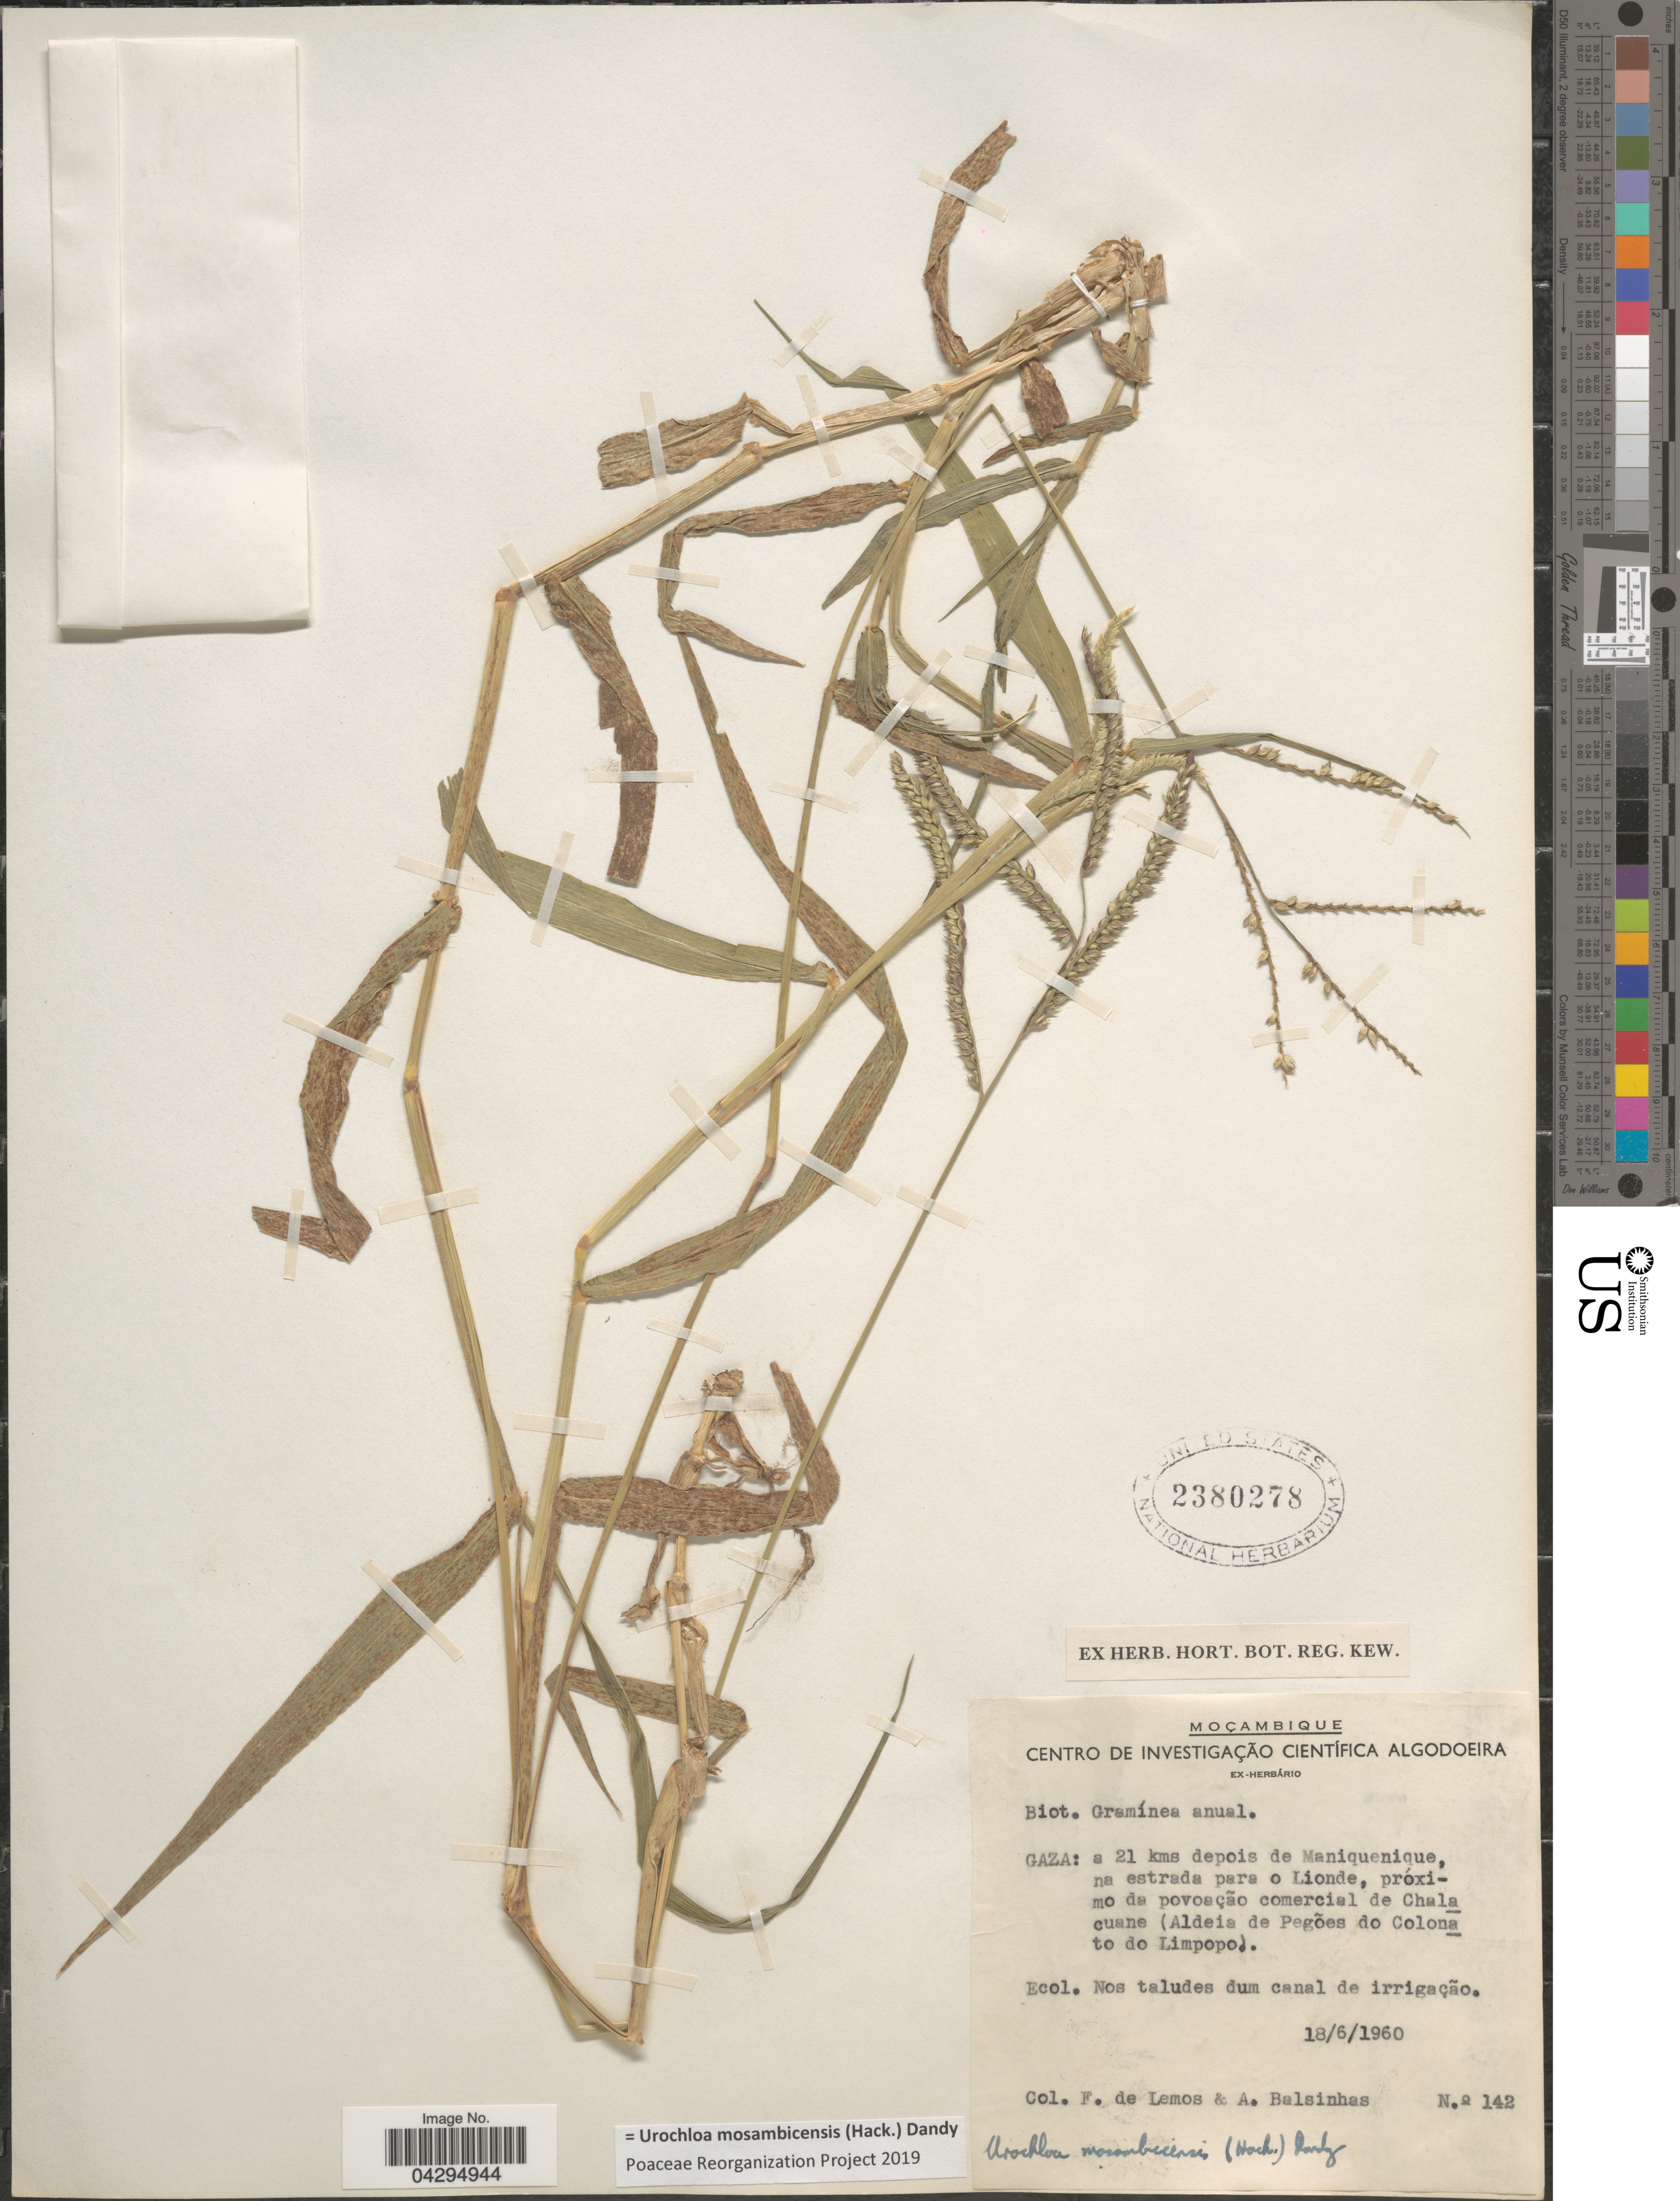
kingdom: Plantae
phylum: Tracheophyta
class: Liliopsida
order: Poales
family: Poaceae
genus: Urochloa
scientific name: Urochloa mosambicensis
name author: (Hack.) Dandy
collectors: F. Lemos & A. A. Balsinhas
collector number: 142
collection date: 1960-06-18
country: Mozambique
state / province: Gaza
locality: Moçambique. A 21 kms depois de Maniquenique, na estrada para o Lionde, próximo da povoação comercial de Chala cuane (Aldeia de Pegões do Colona to do Limpopo).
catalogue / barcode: US 2380278